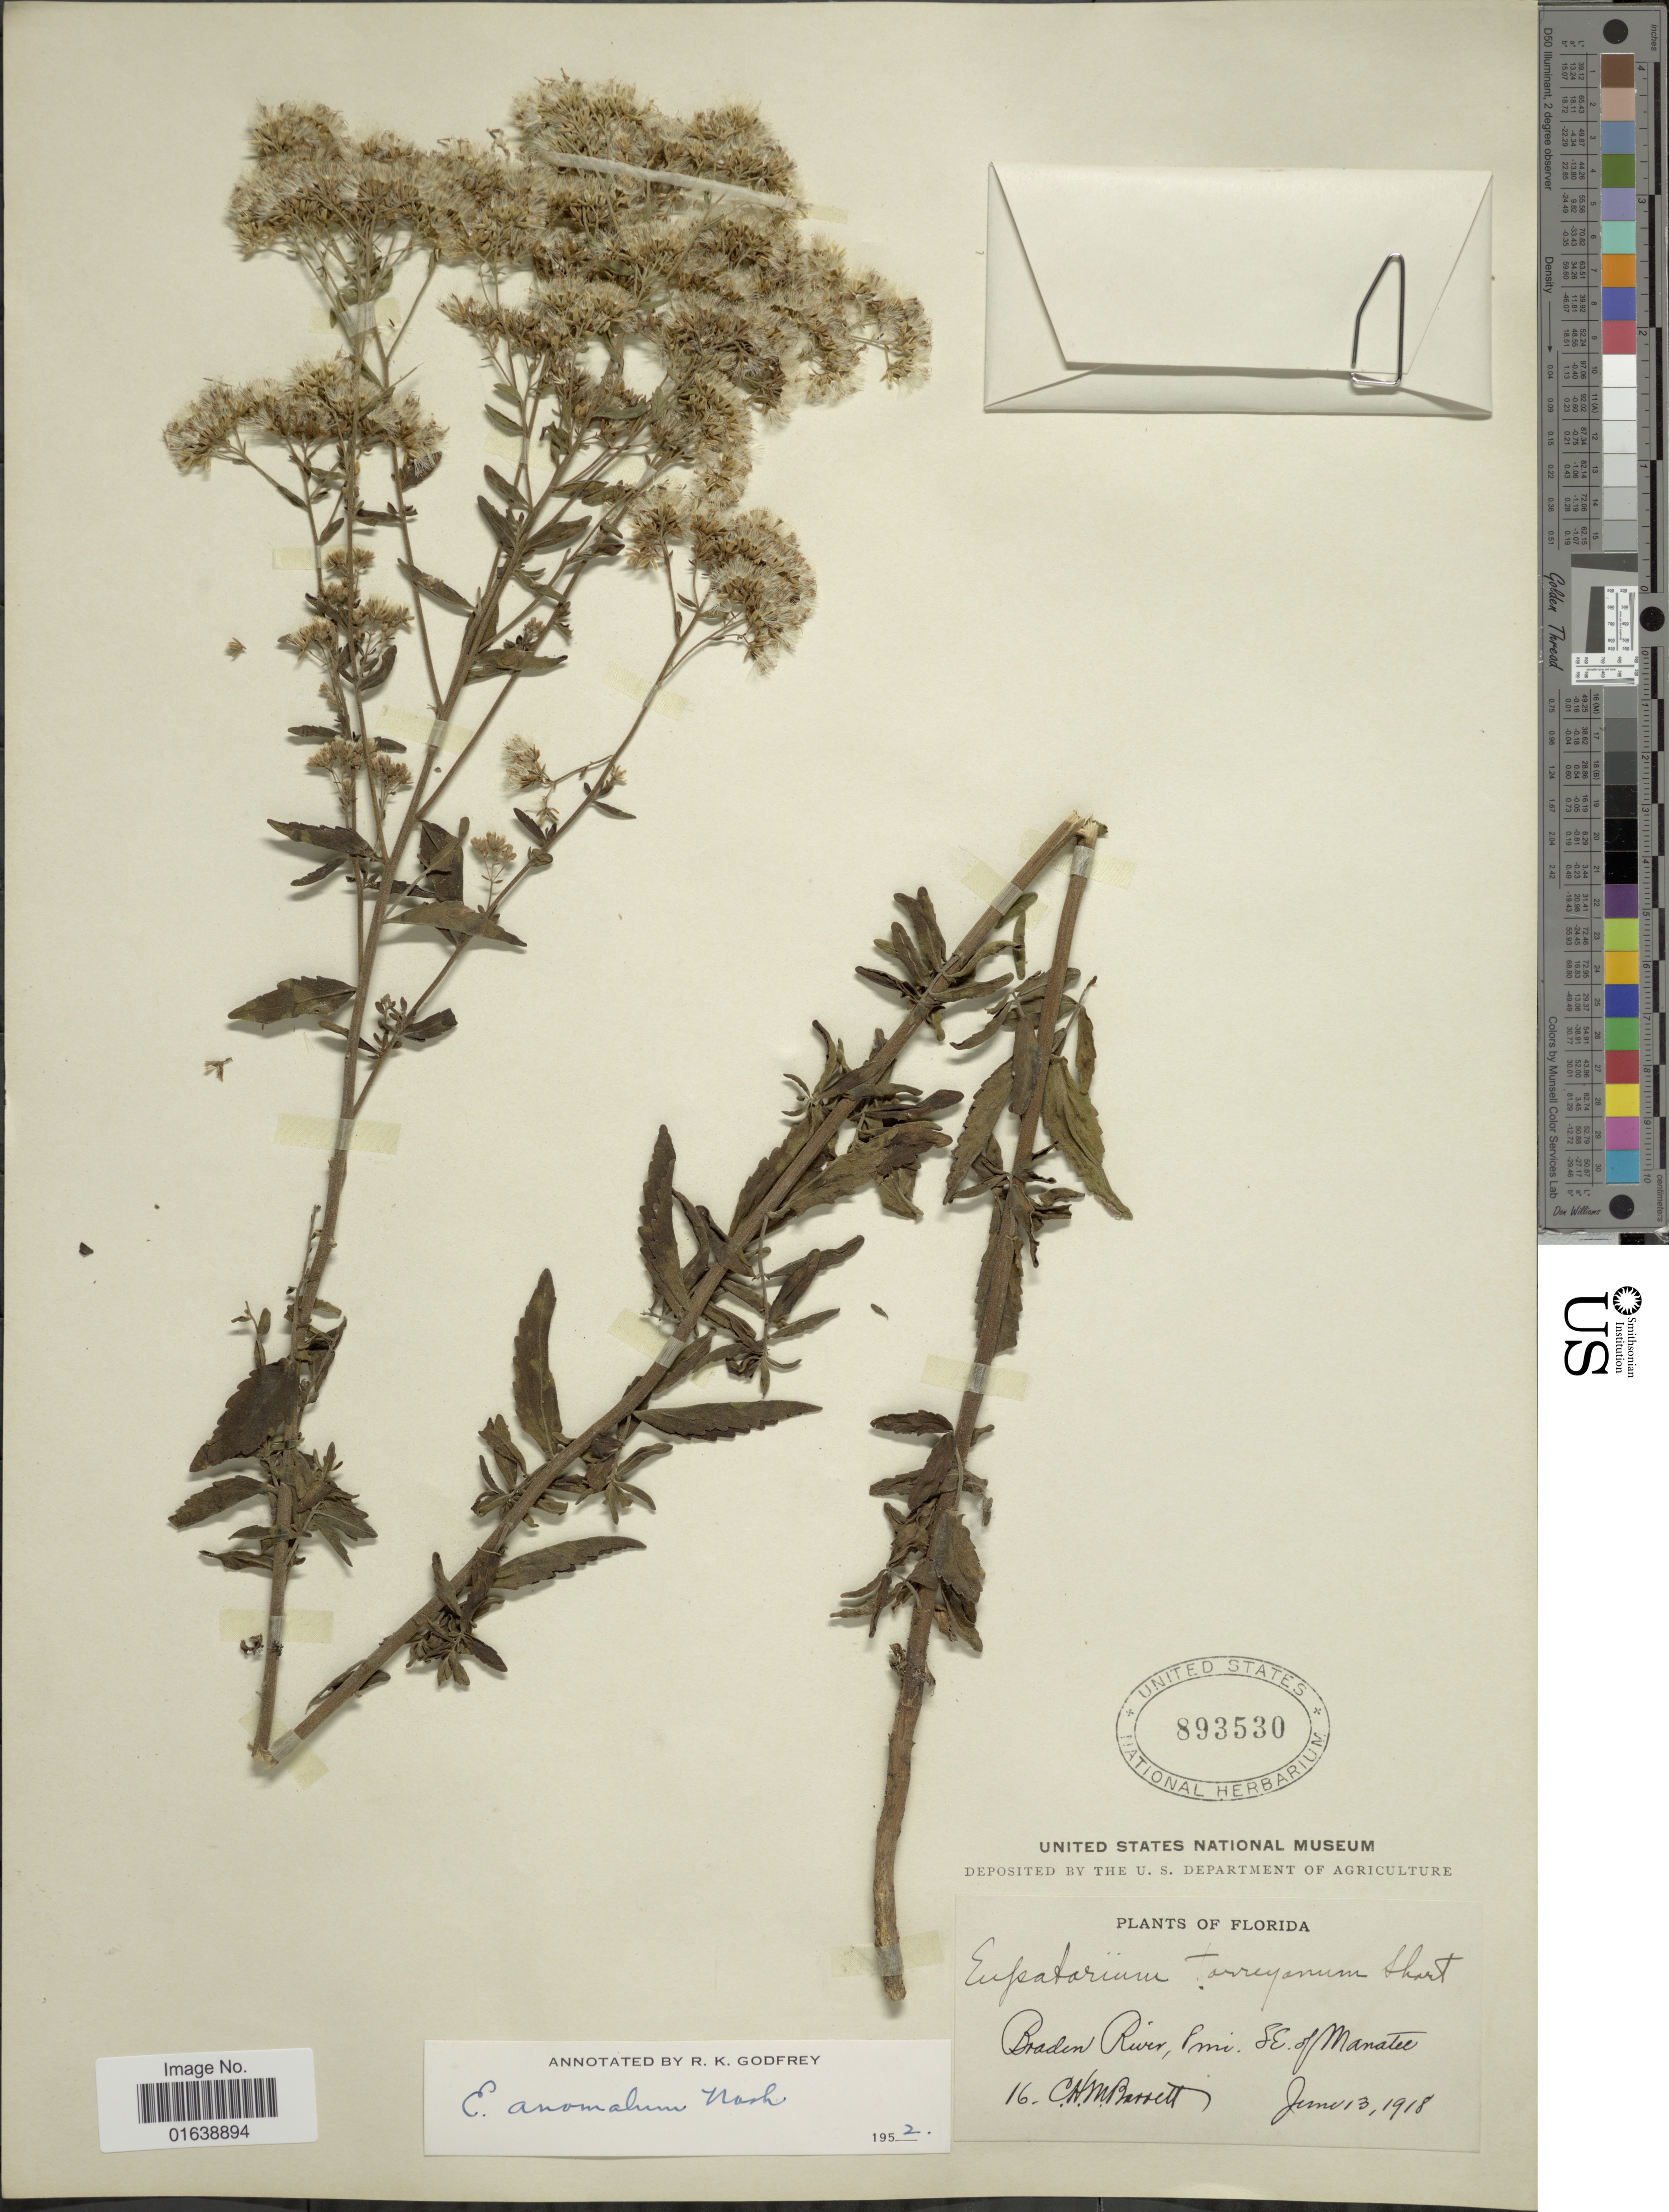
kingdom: Plantae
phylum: Tracheophyta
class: Magnoliopsida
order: Asterales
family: Asteraceae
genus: Eupatorium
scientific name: Eupatorium anomalum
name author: Nash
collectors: C. Barrett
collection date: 1918-06-13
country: United States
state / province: Florida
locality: Florida. Braden River, Pmi. SE of Manatee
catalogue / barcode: US 893530